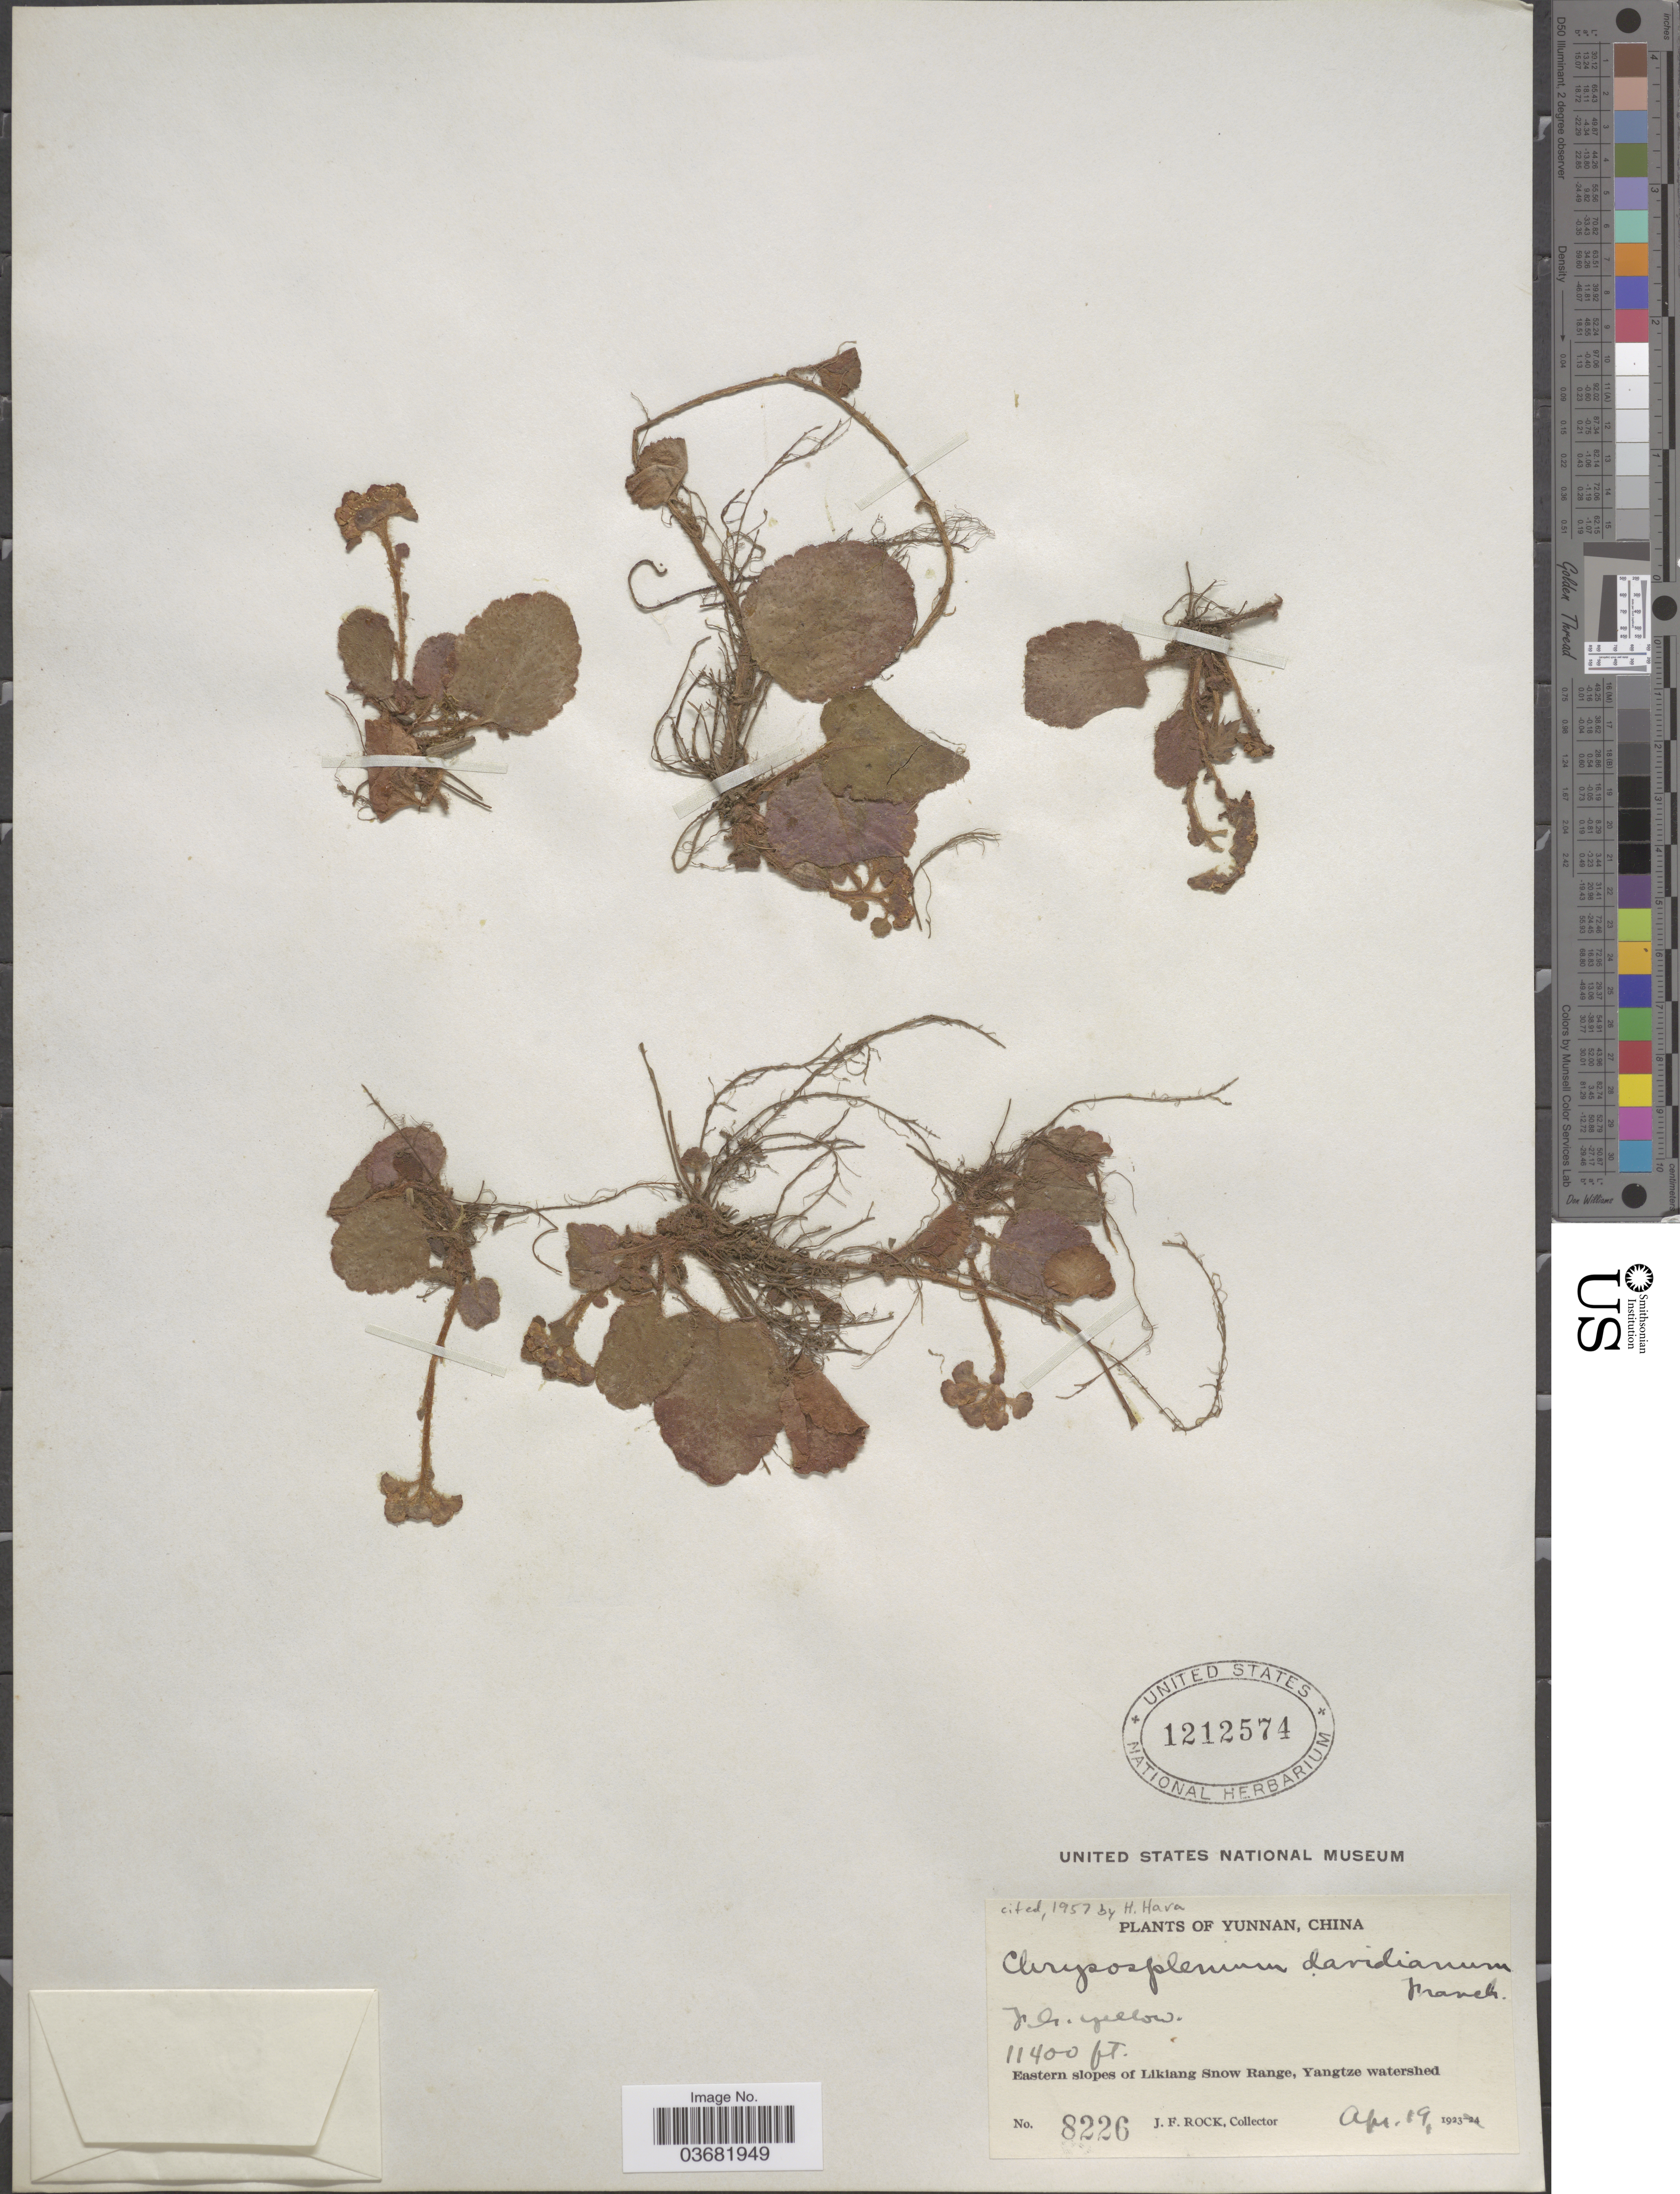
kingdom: Plantae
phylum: Tracheophyta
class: Magnoliopsida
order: Saxifragales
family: Saxifragaceae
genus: Chrysosplenium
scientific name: Chrysosplenium davidianum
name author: Decne. ex Maxim.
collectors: J. Rock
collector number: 8226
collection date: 1923-04-19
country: China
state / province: Yunnan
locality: Eastern slopes of Likiang Snow Range, Yangtze watershed.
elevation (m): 3475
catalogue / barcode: US 1212574